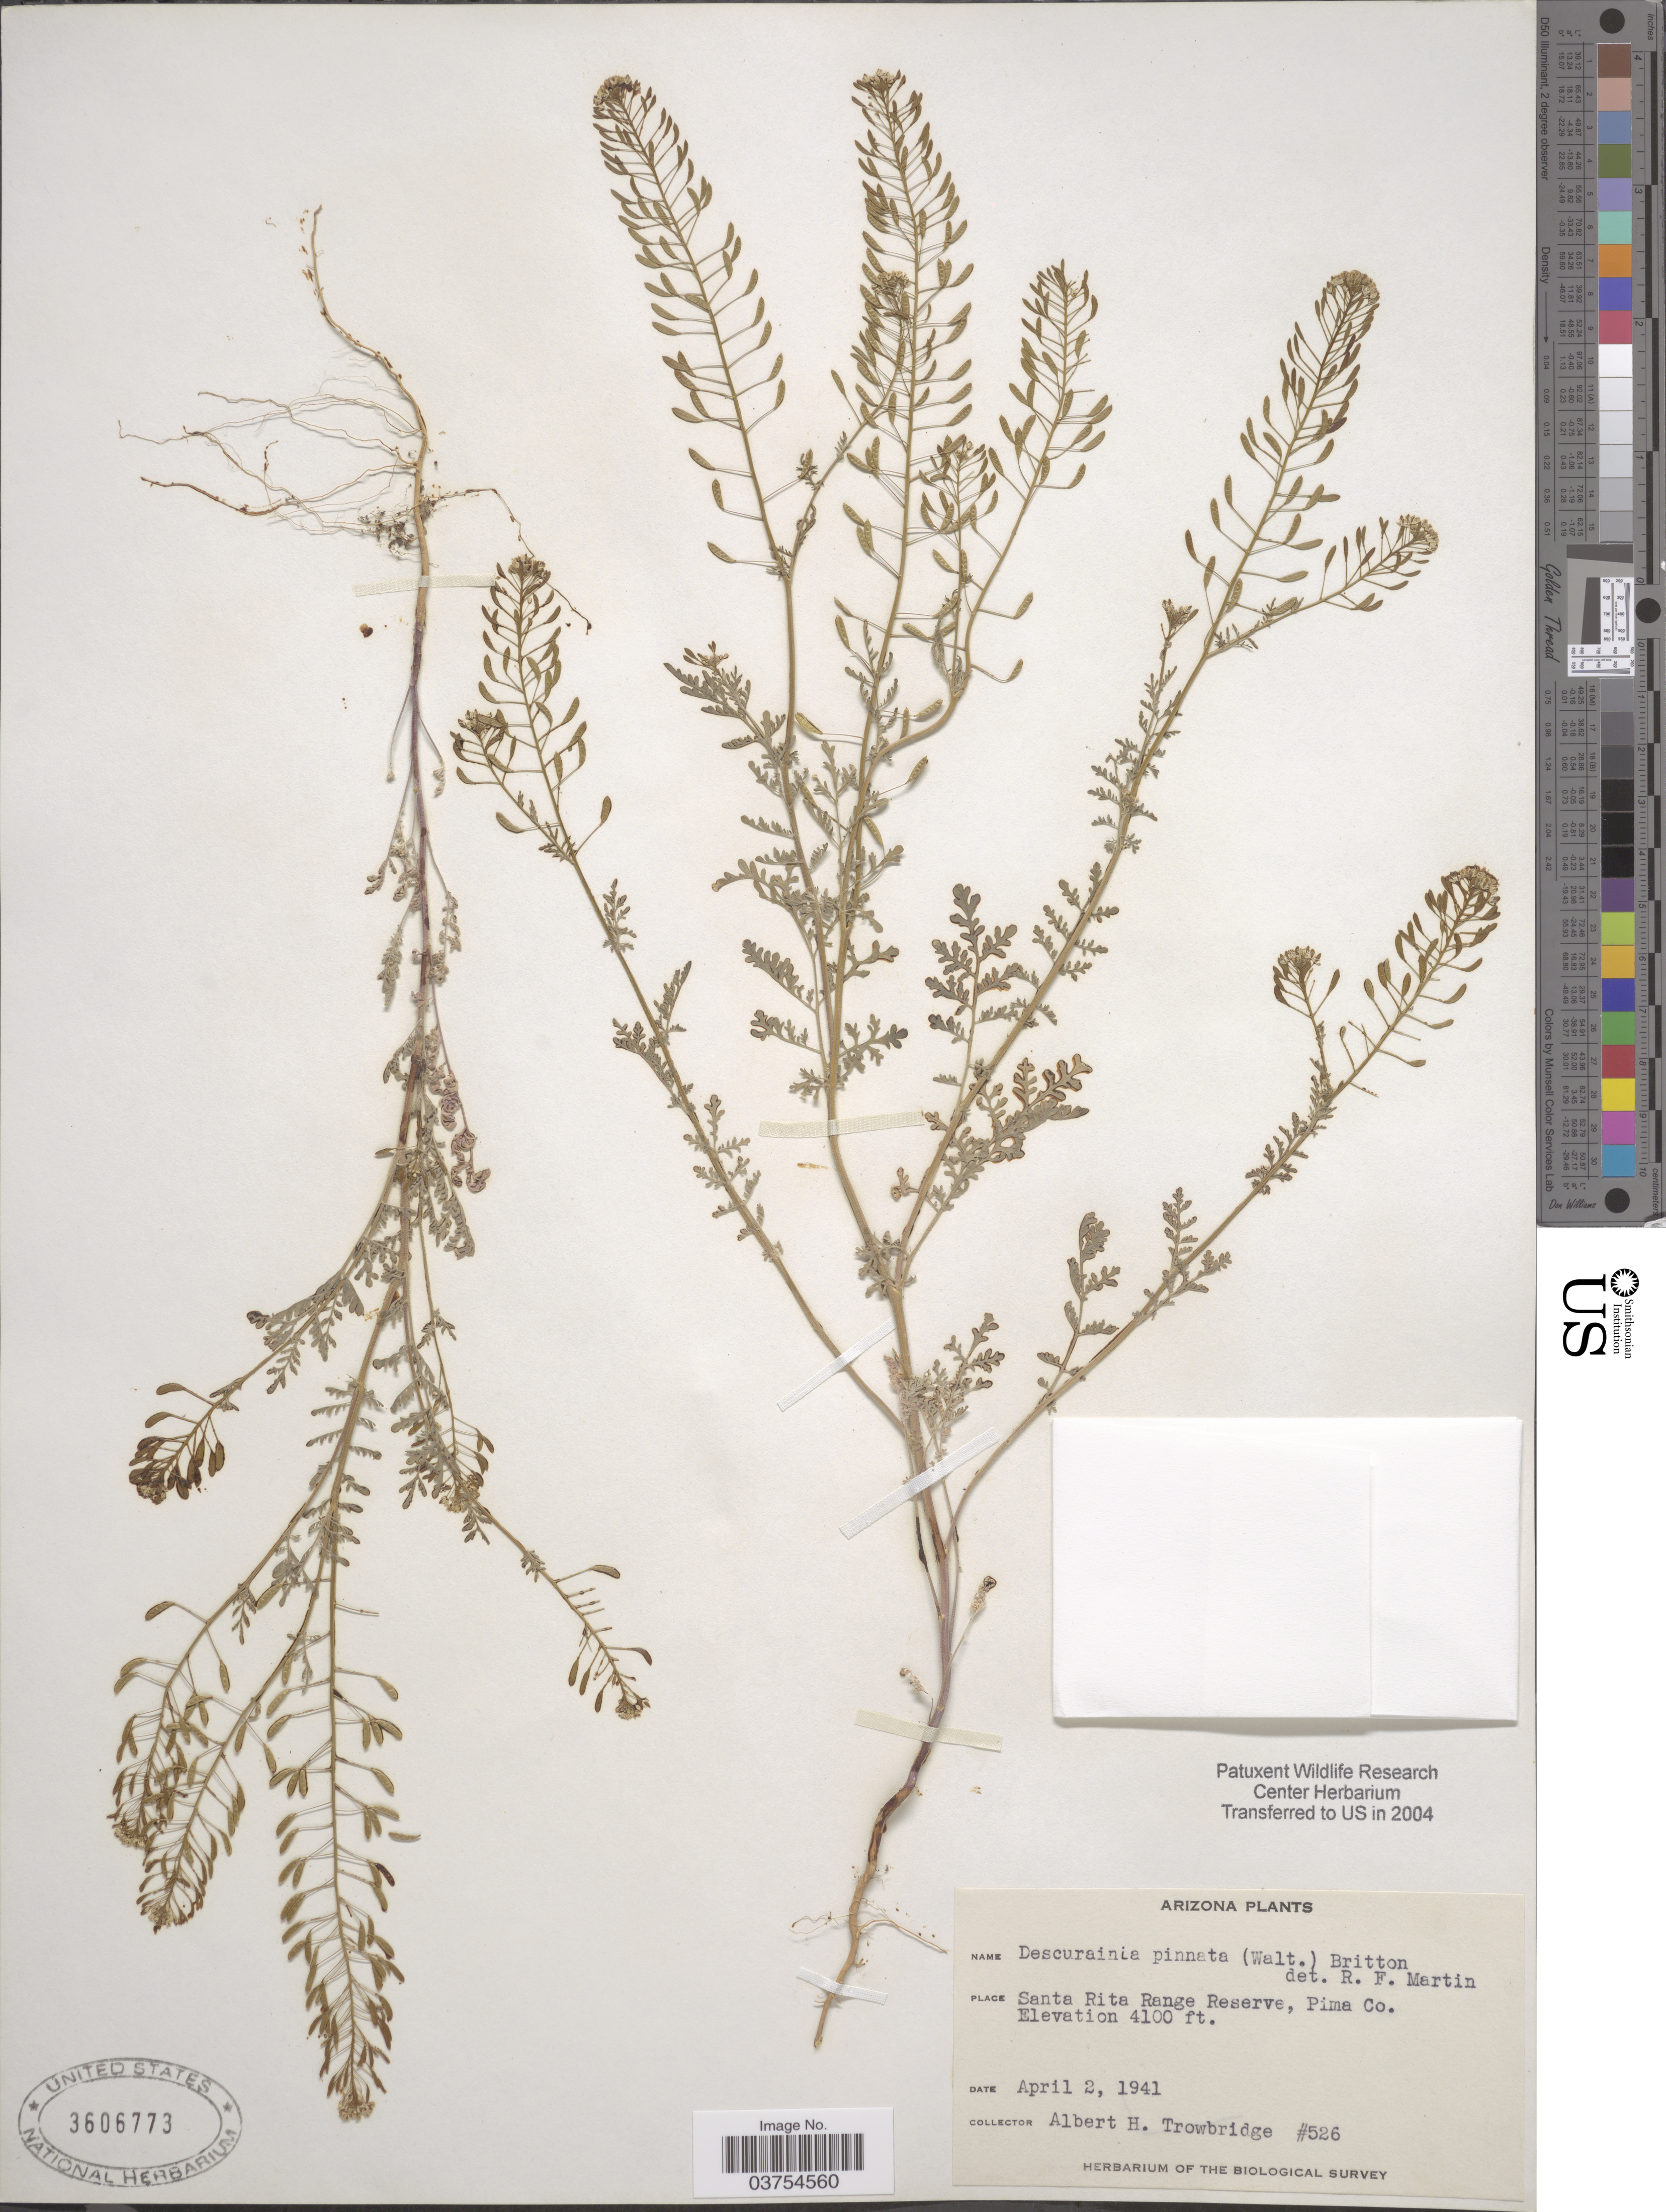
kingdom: Plantae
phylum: Tracheophyta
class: Magnoliopsida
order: Brassicales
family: Brassicaceae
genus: Descurainia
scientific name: Descurainia pinnata var. sp.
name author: (C.A. Mey.)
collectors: A. H. Trowbridge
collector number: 526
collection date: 1941-04-02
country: United States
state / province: Arizona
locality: Santa Rita Range Reserve, Pima Co.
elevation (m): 1250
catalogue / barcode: US 3606773